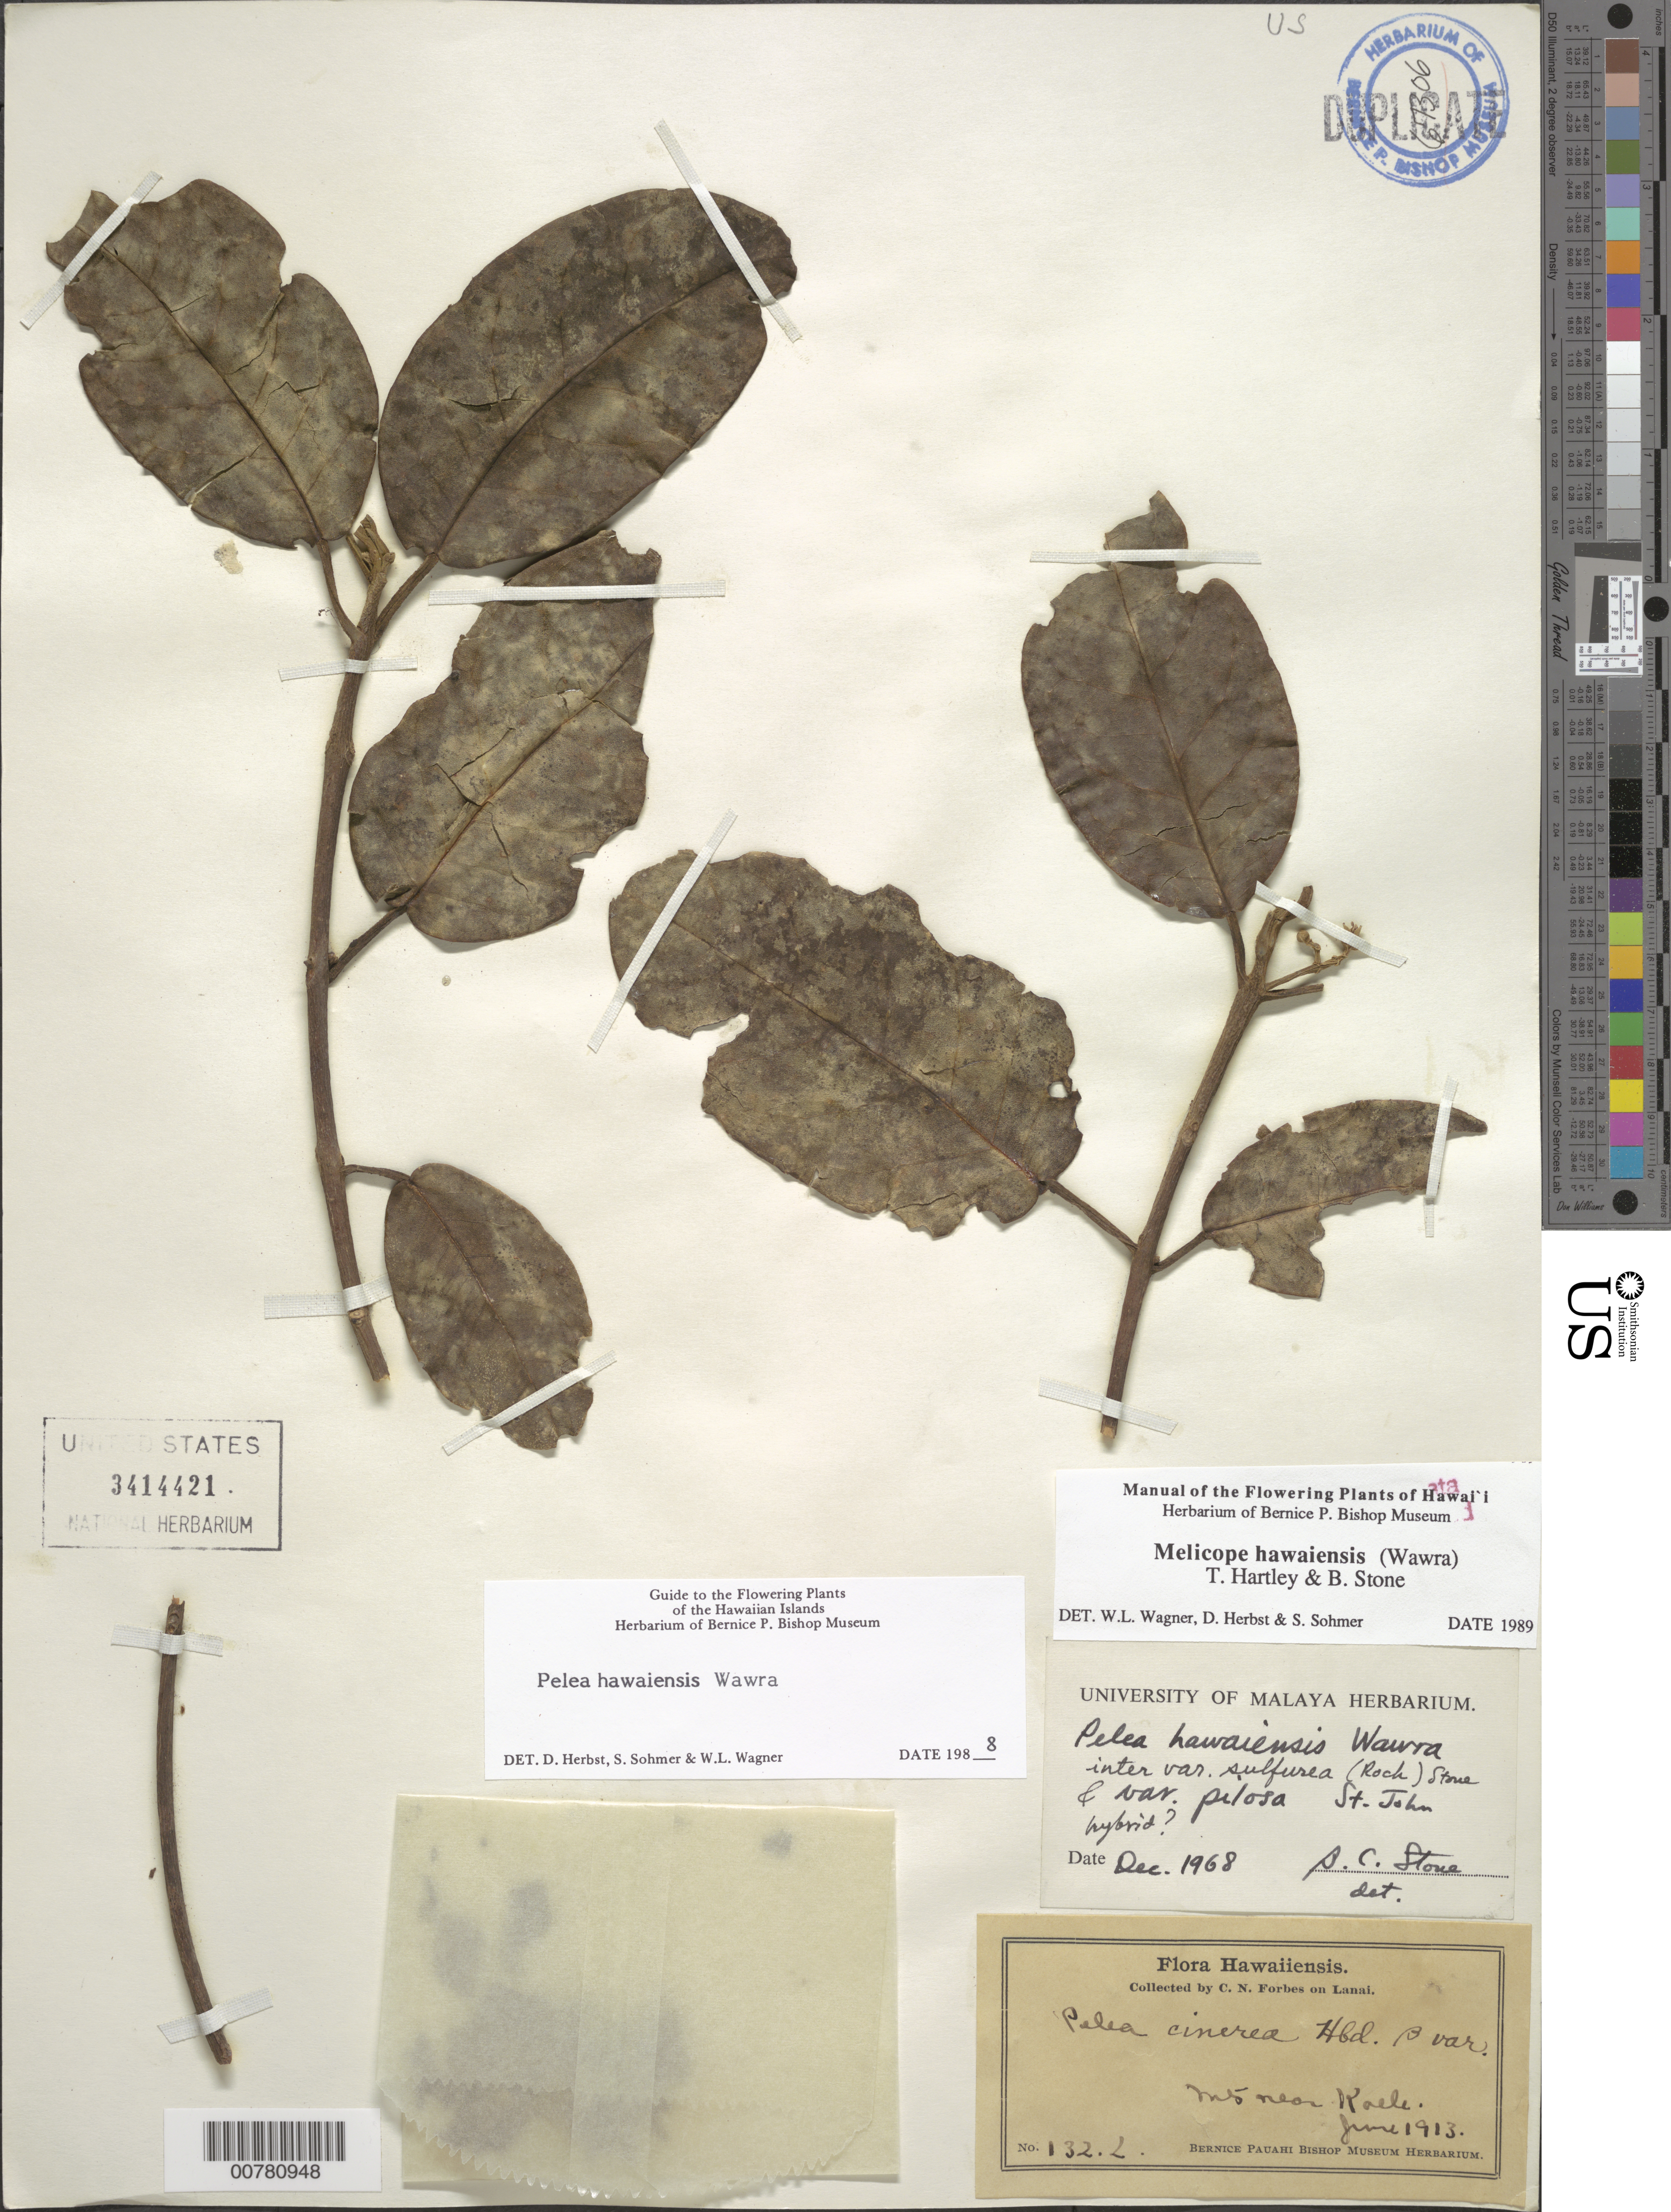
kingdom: Plantae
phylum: Tracheophyta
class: Magnoliopsida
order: Sapindales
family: Rutaceae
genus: Melicope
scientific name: Melicope hawaiensis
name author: (Wawra) T.G. Hartley & B.C. Stone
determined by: Wagner, W. L.; Herbst, D. R.; Sohmer, S. H.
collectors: C. N. Forbes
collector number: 132.L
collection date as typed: Jun 1913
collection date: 1913-06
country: United States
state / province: Hawaii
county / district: Maui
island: Lana'i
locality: Mts. near Koele.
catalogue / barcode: US 3414421